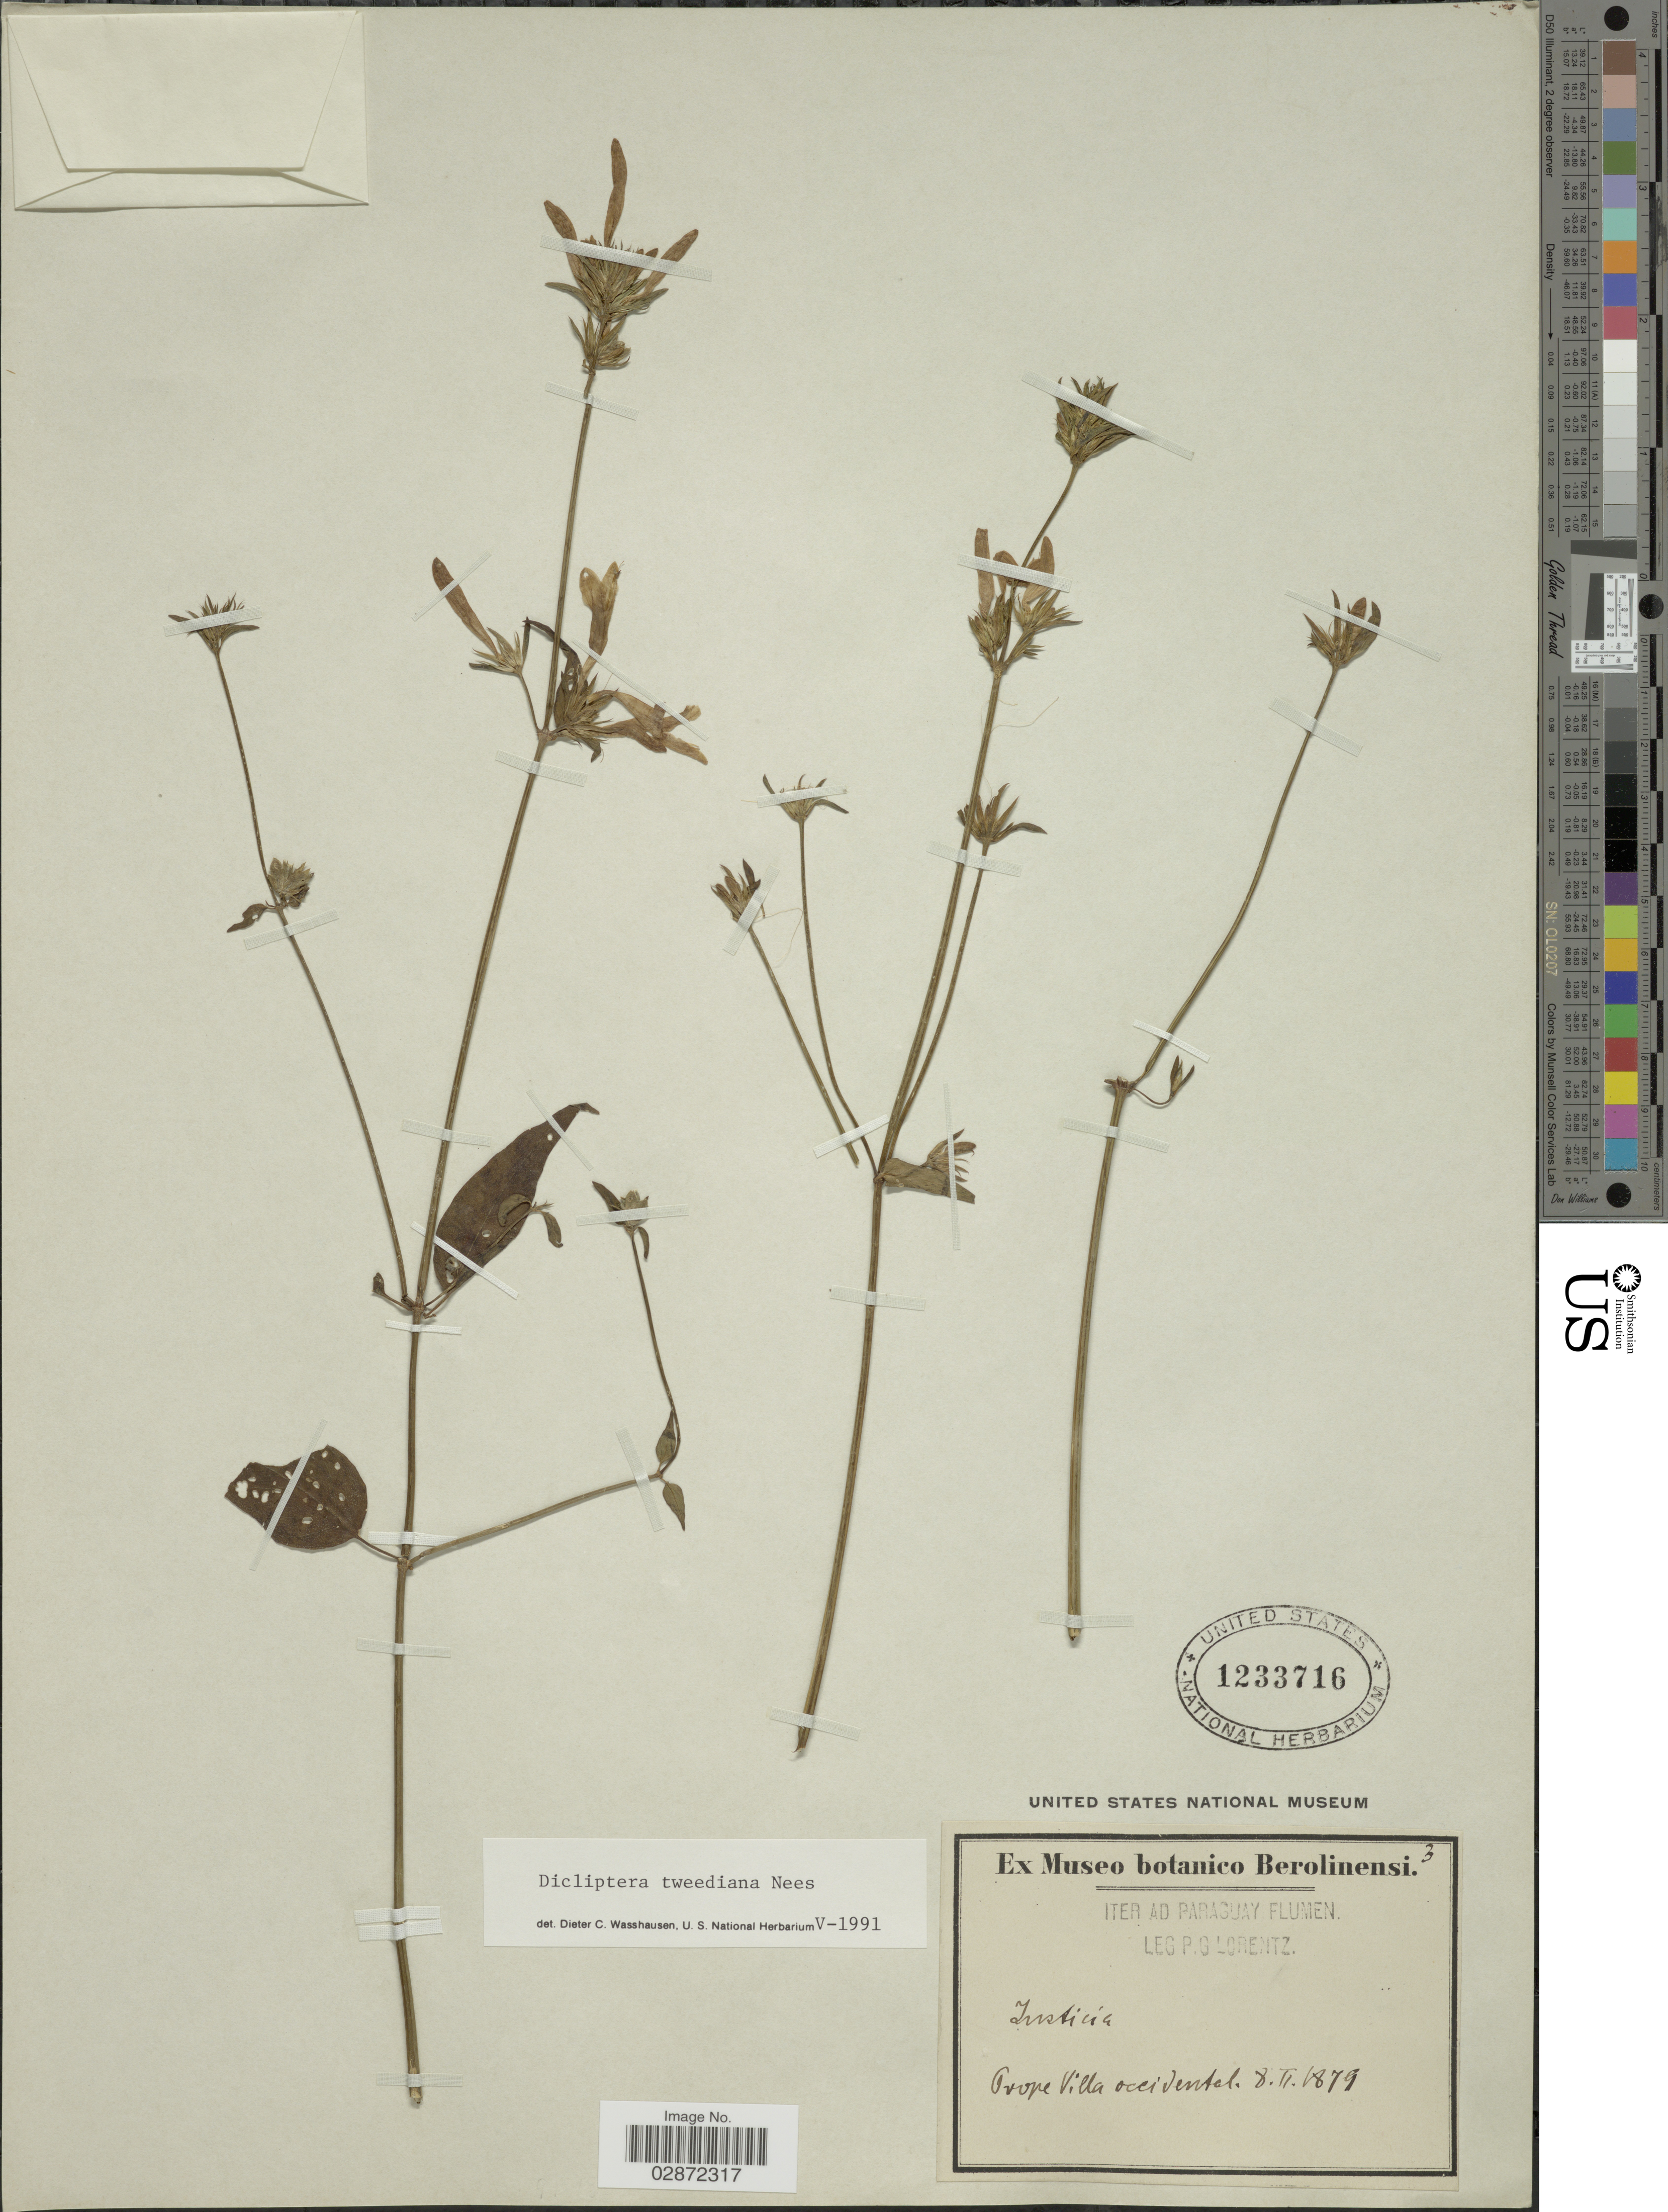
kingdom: Plantae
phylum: Tracheophyta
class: Magnoliopsida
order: Lamiales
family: Acanthaceae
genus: Dicliptera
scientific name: Dicliptera squarrosa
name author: Nees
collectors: P. G. Lorentz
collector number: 3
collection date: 1879-02-08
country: Paraguay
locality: Prope Villa occidental.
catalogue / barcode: US 1233716